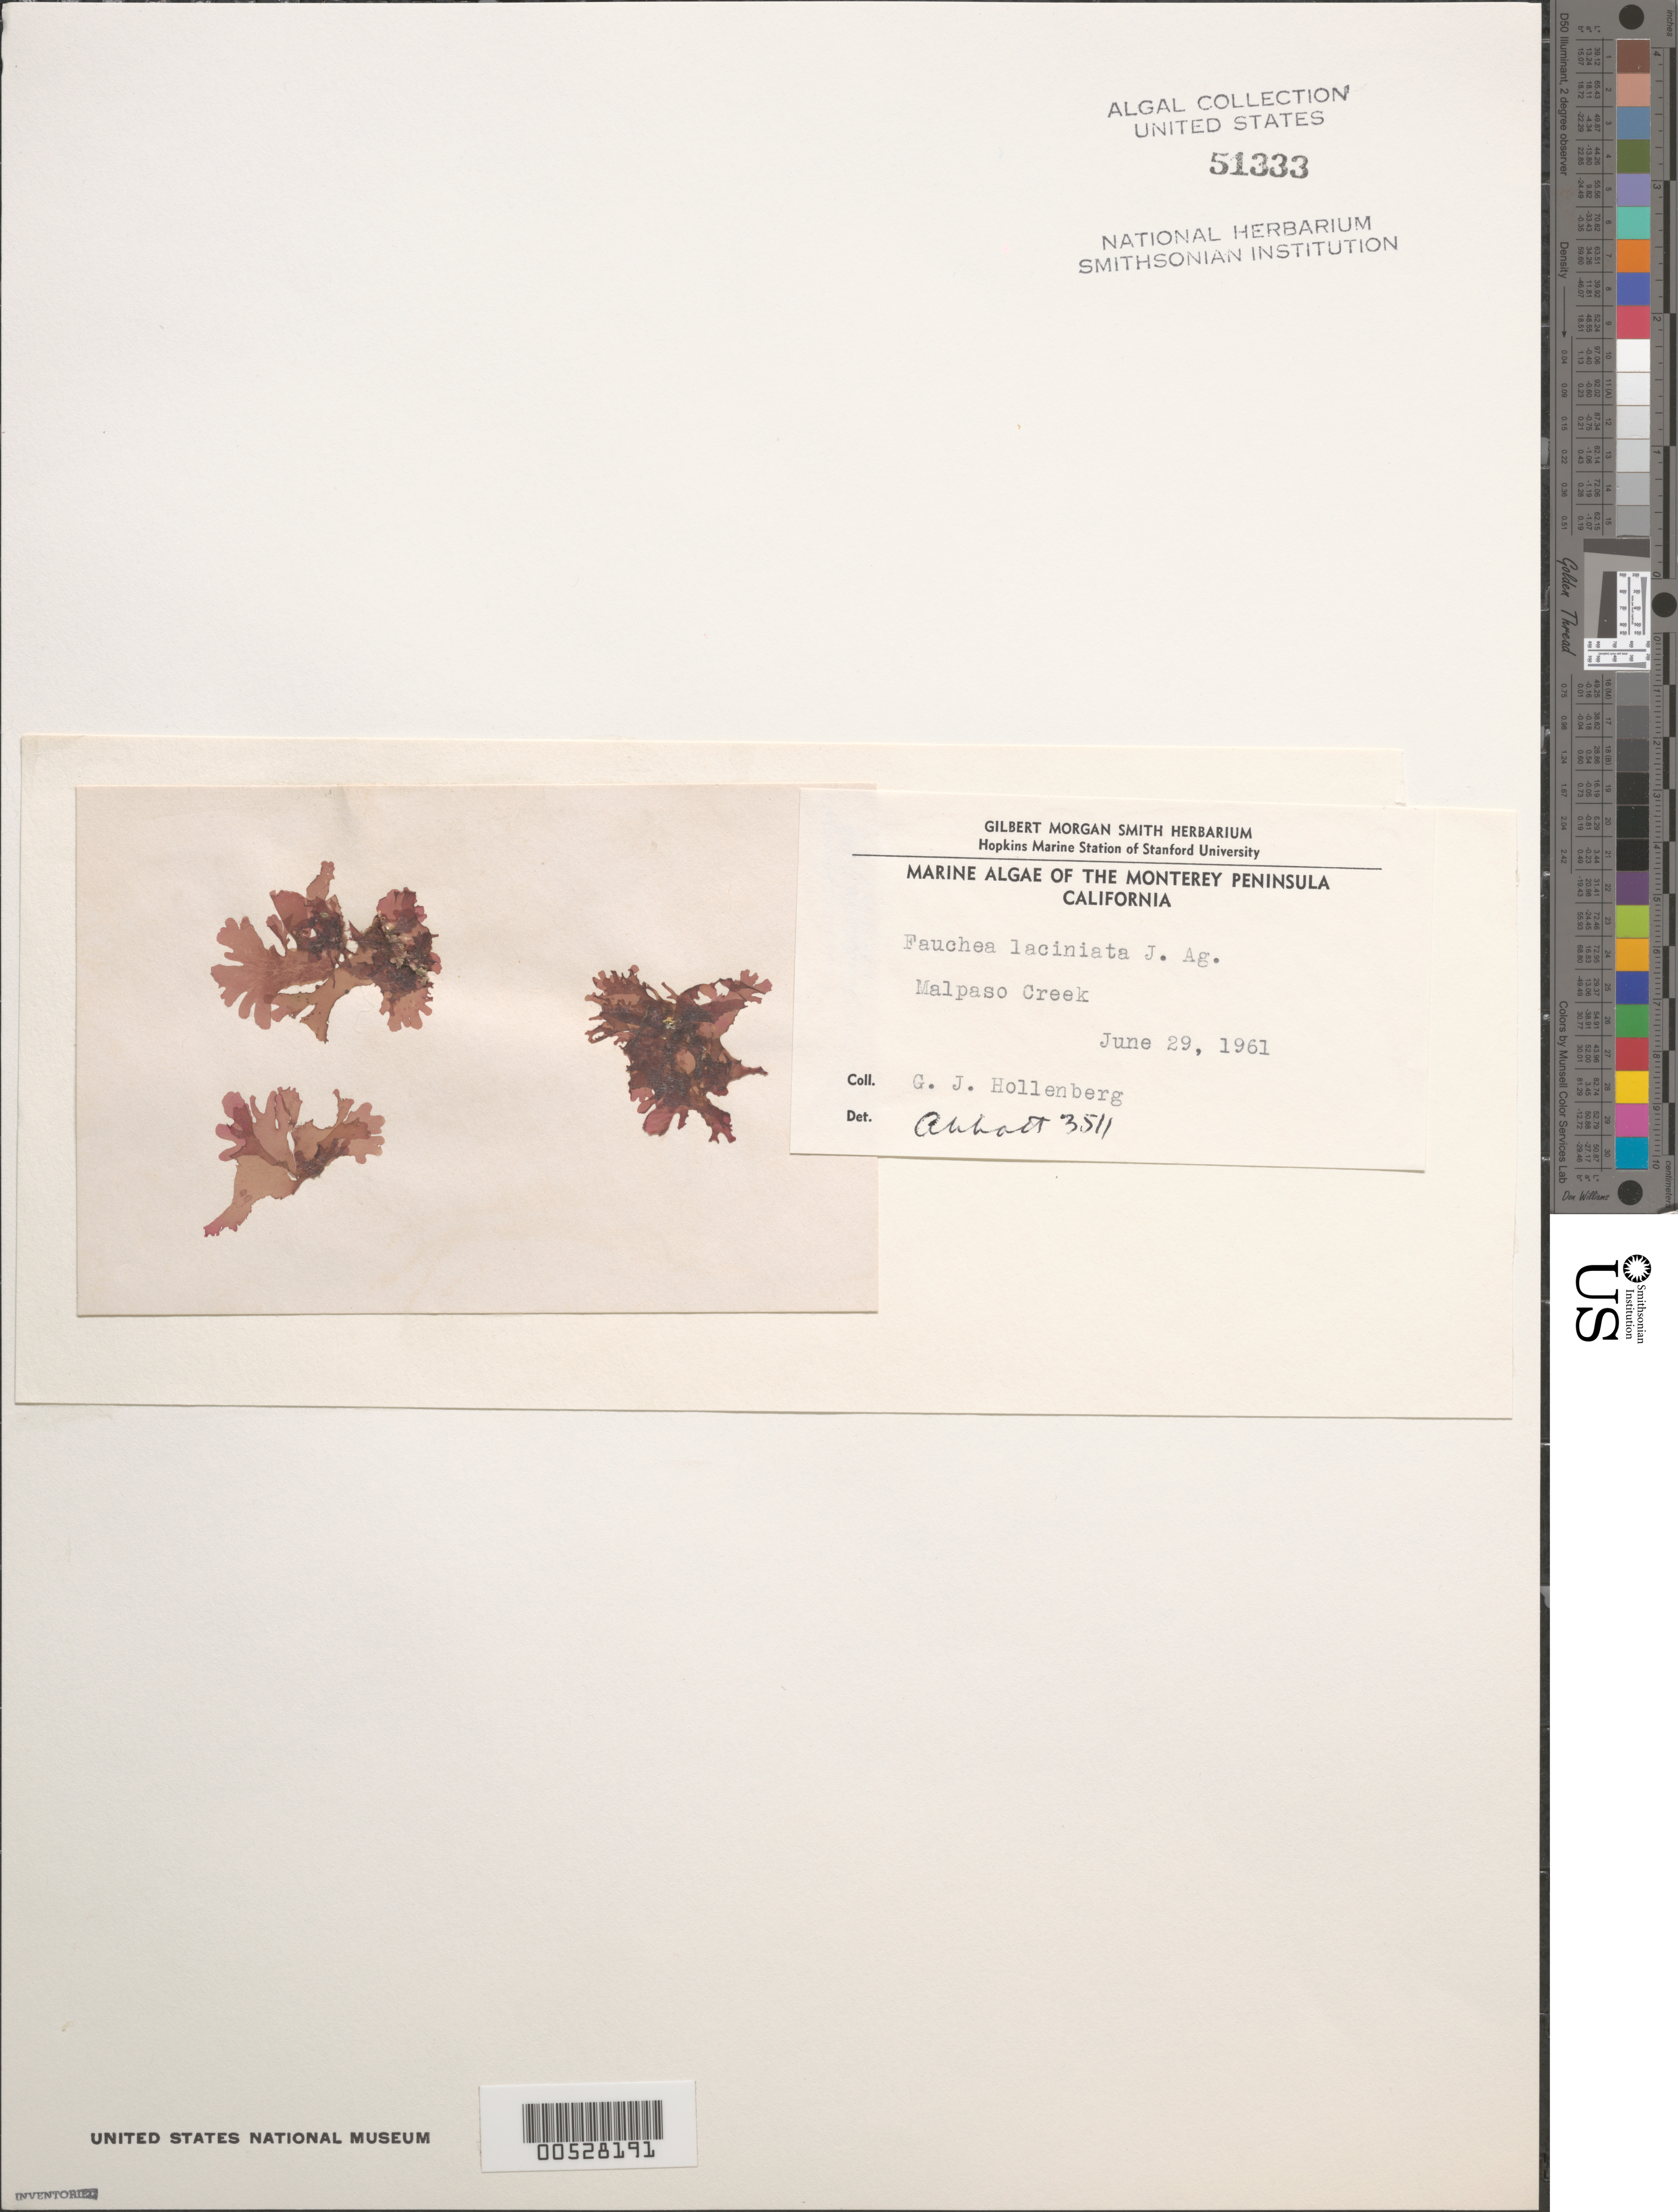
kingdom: Plantae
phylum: Rhodophyta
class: Florideophyceae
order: Rhodymeniales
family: Faucheaceae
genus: Gloiocladia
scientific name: Gloiocladia laciniata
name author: (J. Agardh) Rodríguez-Prieto & N. Sánchez in Rodríguez-Prieto et al.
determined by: Algae name updating Project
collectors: G. Hollenberg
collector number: IAA 3511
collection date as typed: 29 Jun 1961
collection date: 1961-06-29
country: United States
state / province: California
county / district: Monterey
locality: Malpaso Creek, Monterey Peninsula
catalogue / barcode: US 51333